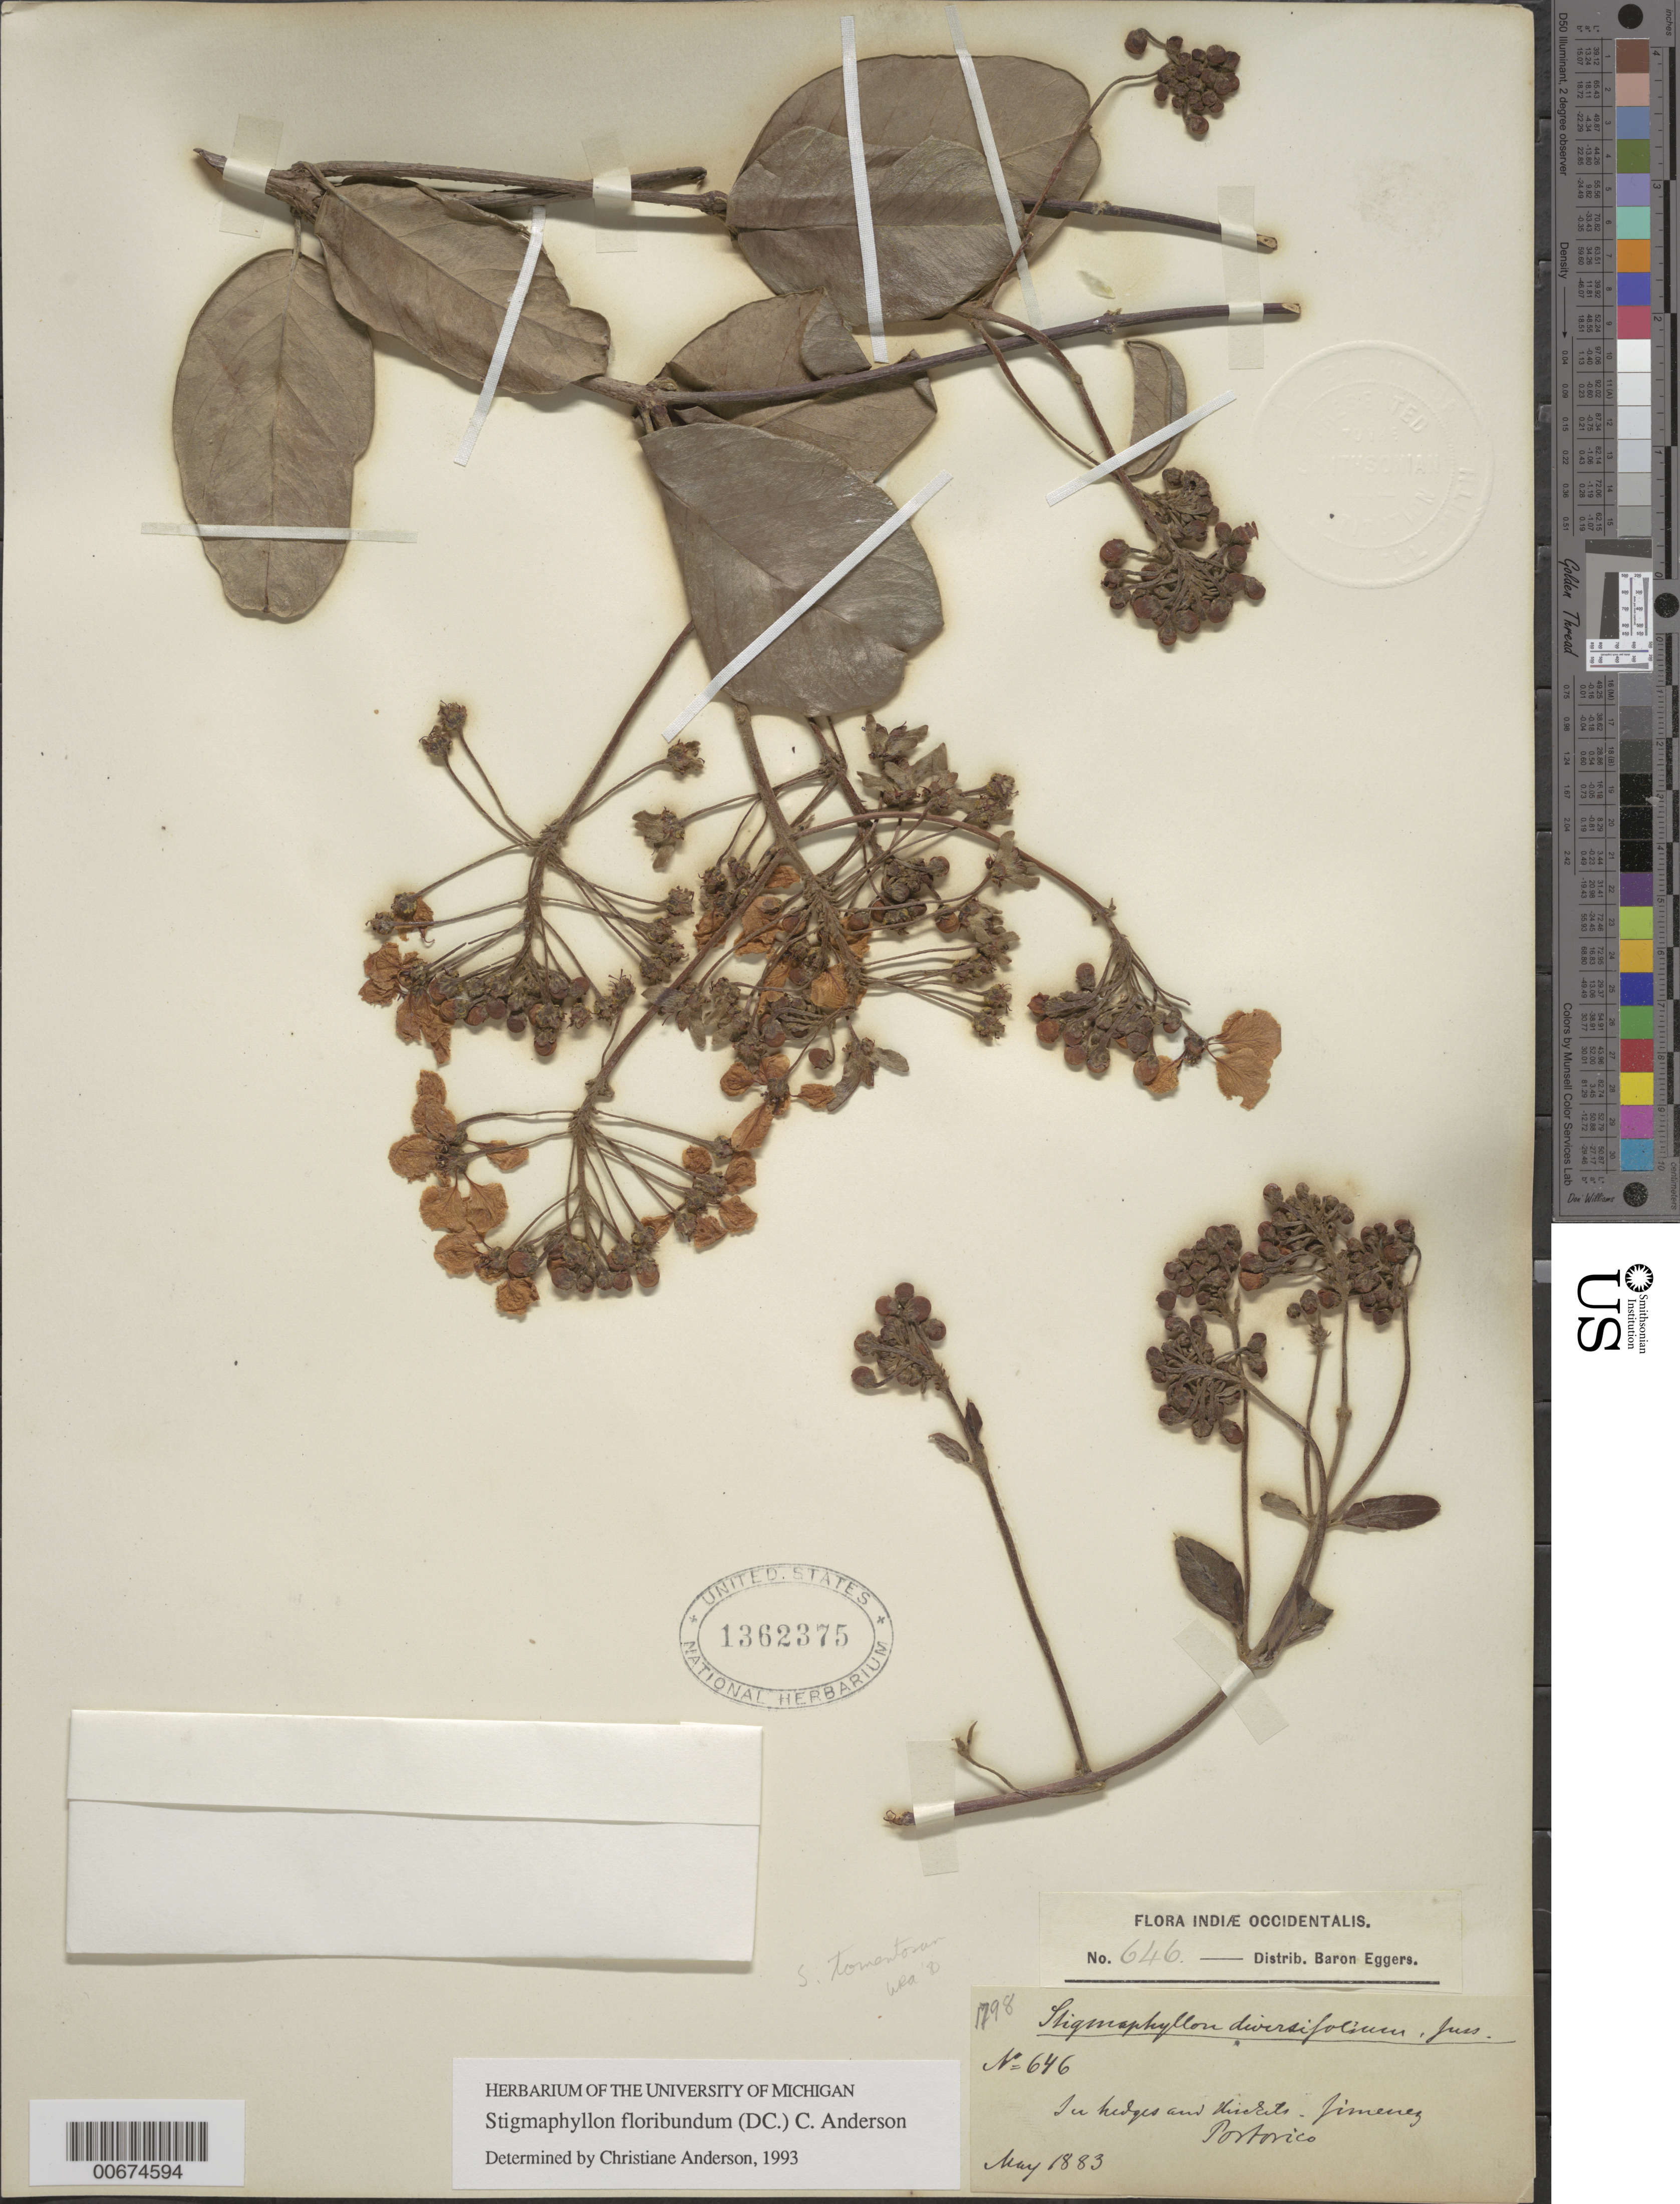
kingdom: Plantae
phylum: Tracheophyta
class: Magnoliopsida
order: Malpighiales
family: Malpighiaceae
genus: Stigmaphyllon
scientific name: Stigmaphyllon floribundum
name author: (DC.) C.E. Anderson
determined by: Anderson, C.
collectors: H. F. A. von Eggers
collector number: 646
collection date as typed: May 1883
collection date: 1883-05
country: Puerto Rico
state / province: Luquillo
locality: Jimenez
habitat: in hedges and thickets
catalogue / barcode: US 1362375